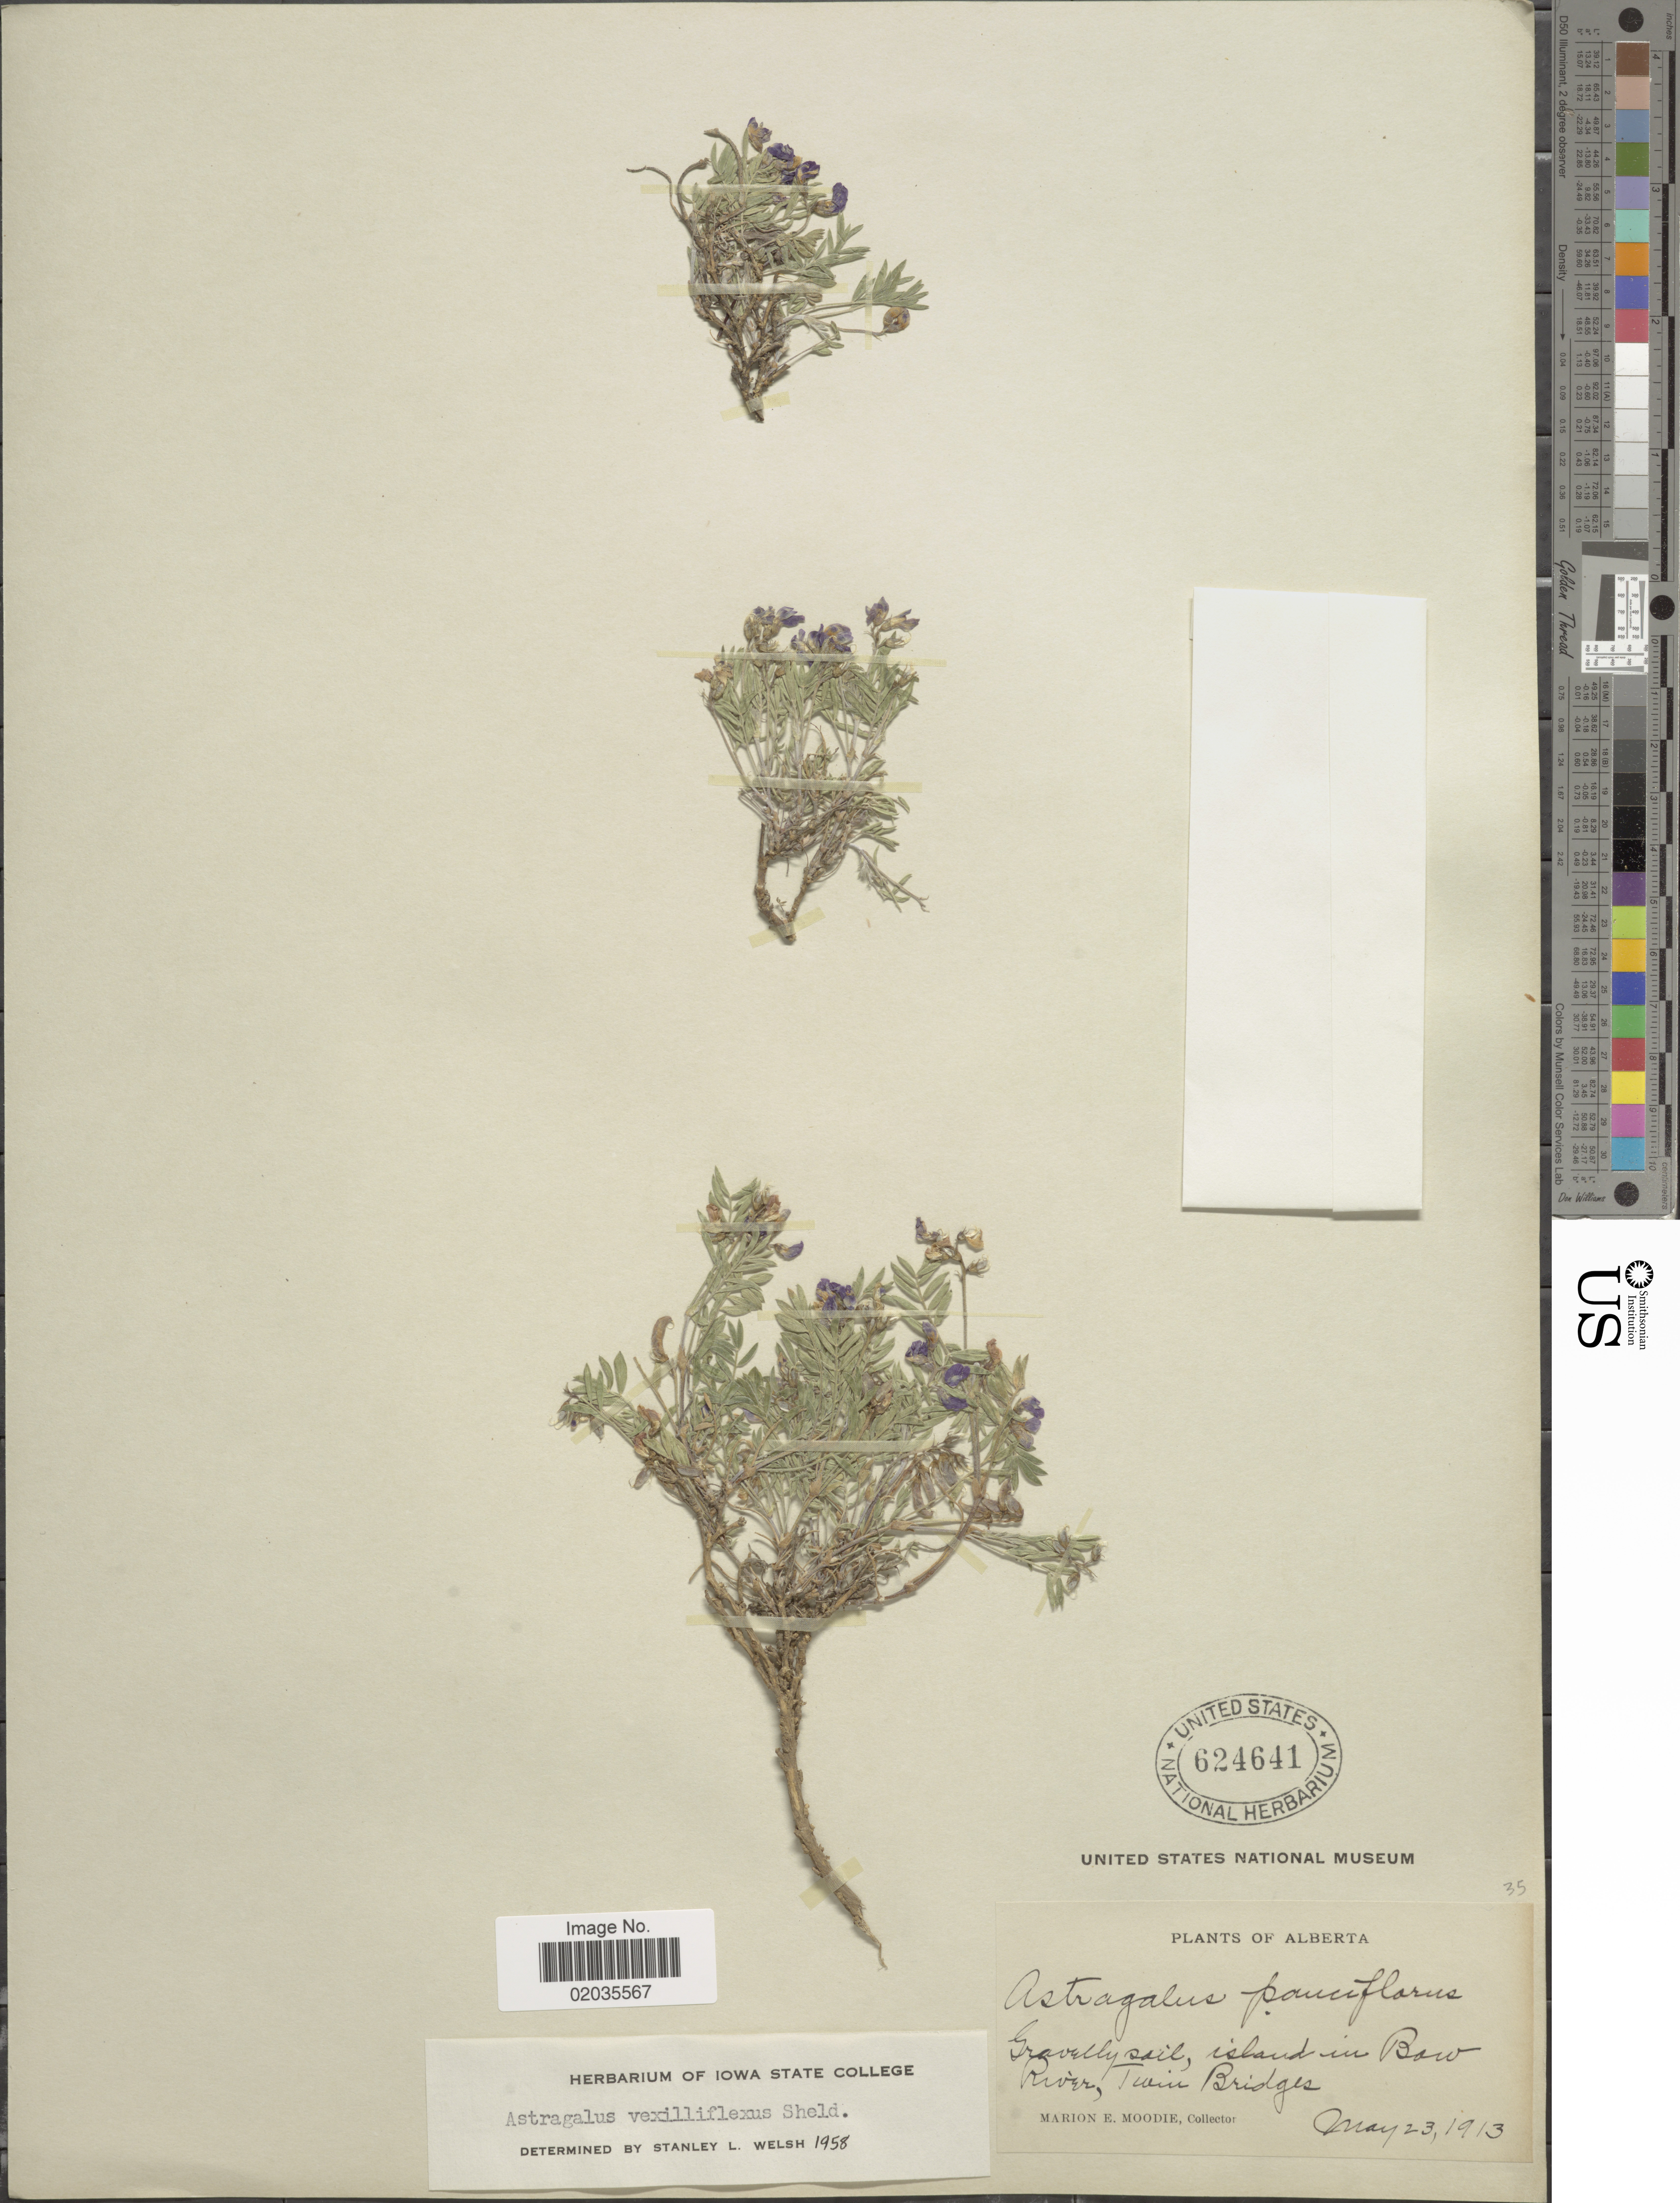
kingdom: Plantae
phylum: Tracheophyta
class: Magnoliopsida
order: Fabales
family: Fabaceae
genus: Astragalus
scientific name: Astragalus vexilliflexus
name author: E. Sheld.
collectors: M. E. Moodie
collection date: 1913-05-23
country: Canada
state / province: Alberta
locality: Island in Bow River, Twin Bridges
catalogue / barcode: US 624641